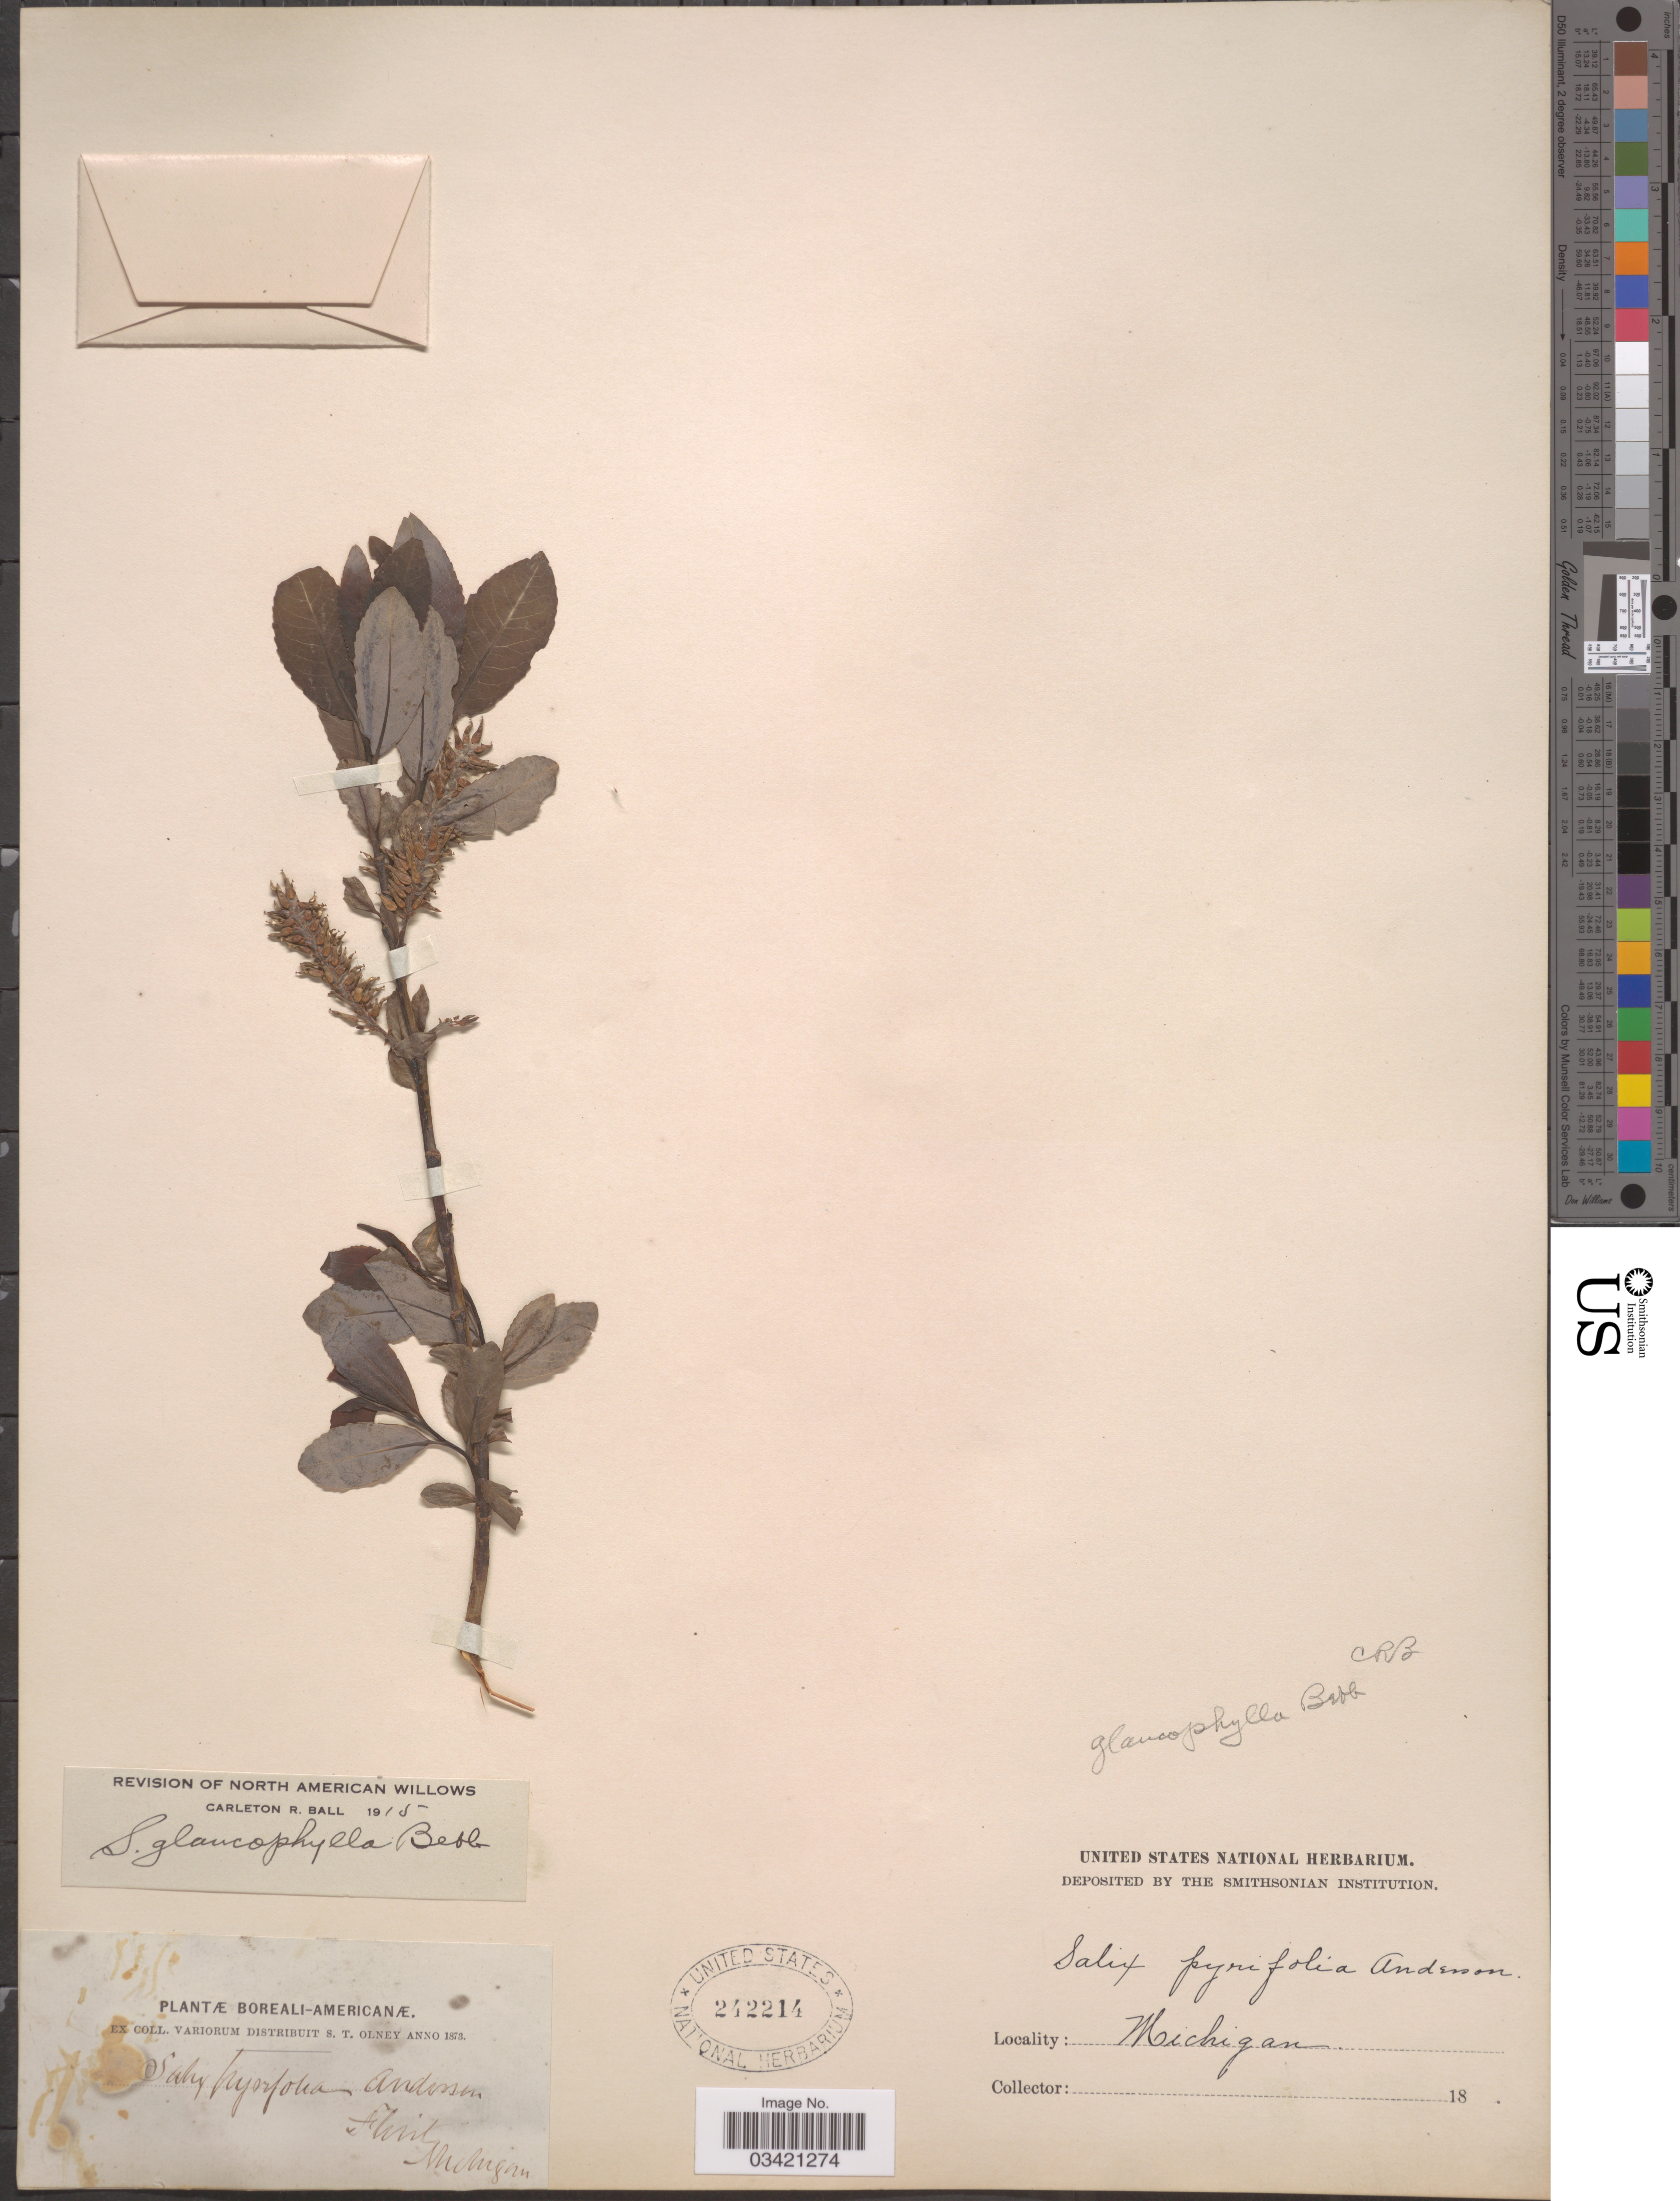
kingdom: Plantae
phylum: Tracheophyta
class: Magnoliopsida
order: Malpighiales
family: Salicaceae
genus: Salix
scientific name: Salix glaucophylla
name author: Andersson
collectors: S. Olney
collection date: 1873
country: United States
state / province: Michigan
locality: Boreali-Americanæ. Flint.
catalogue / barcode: US 242214